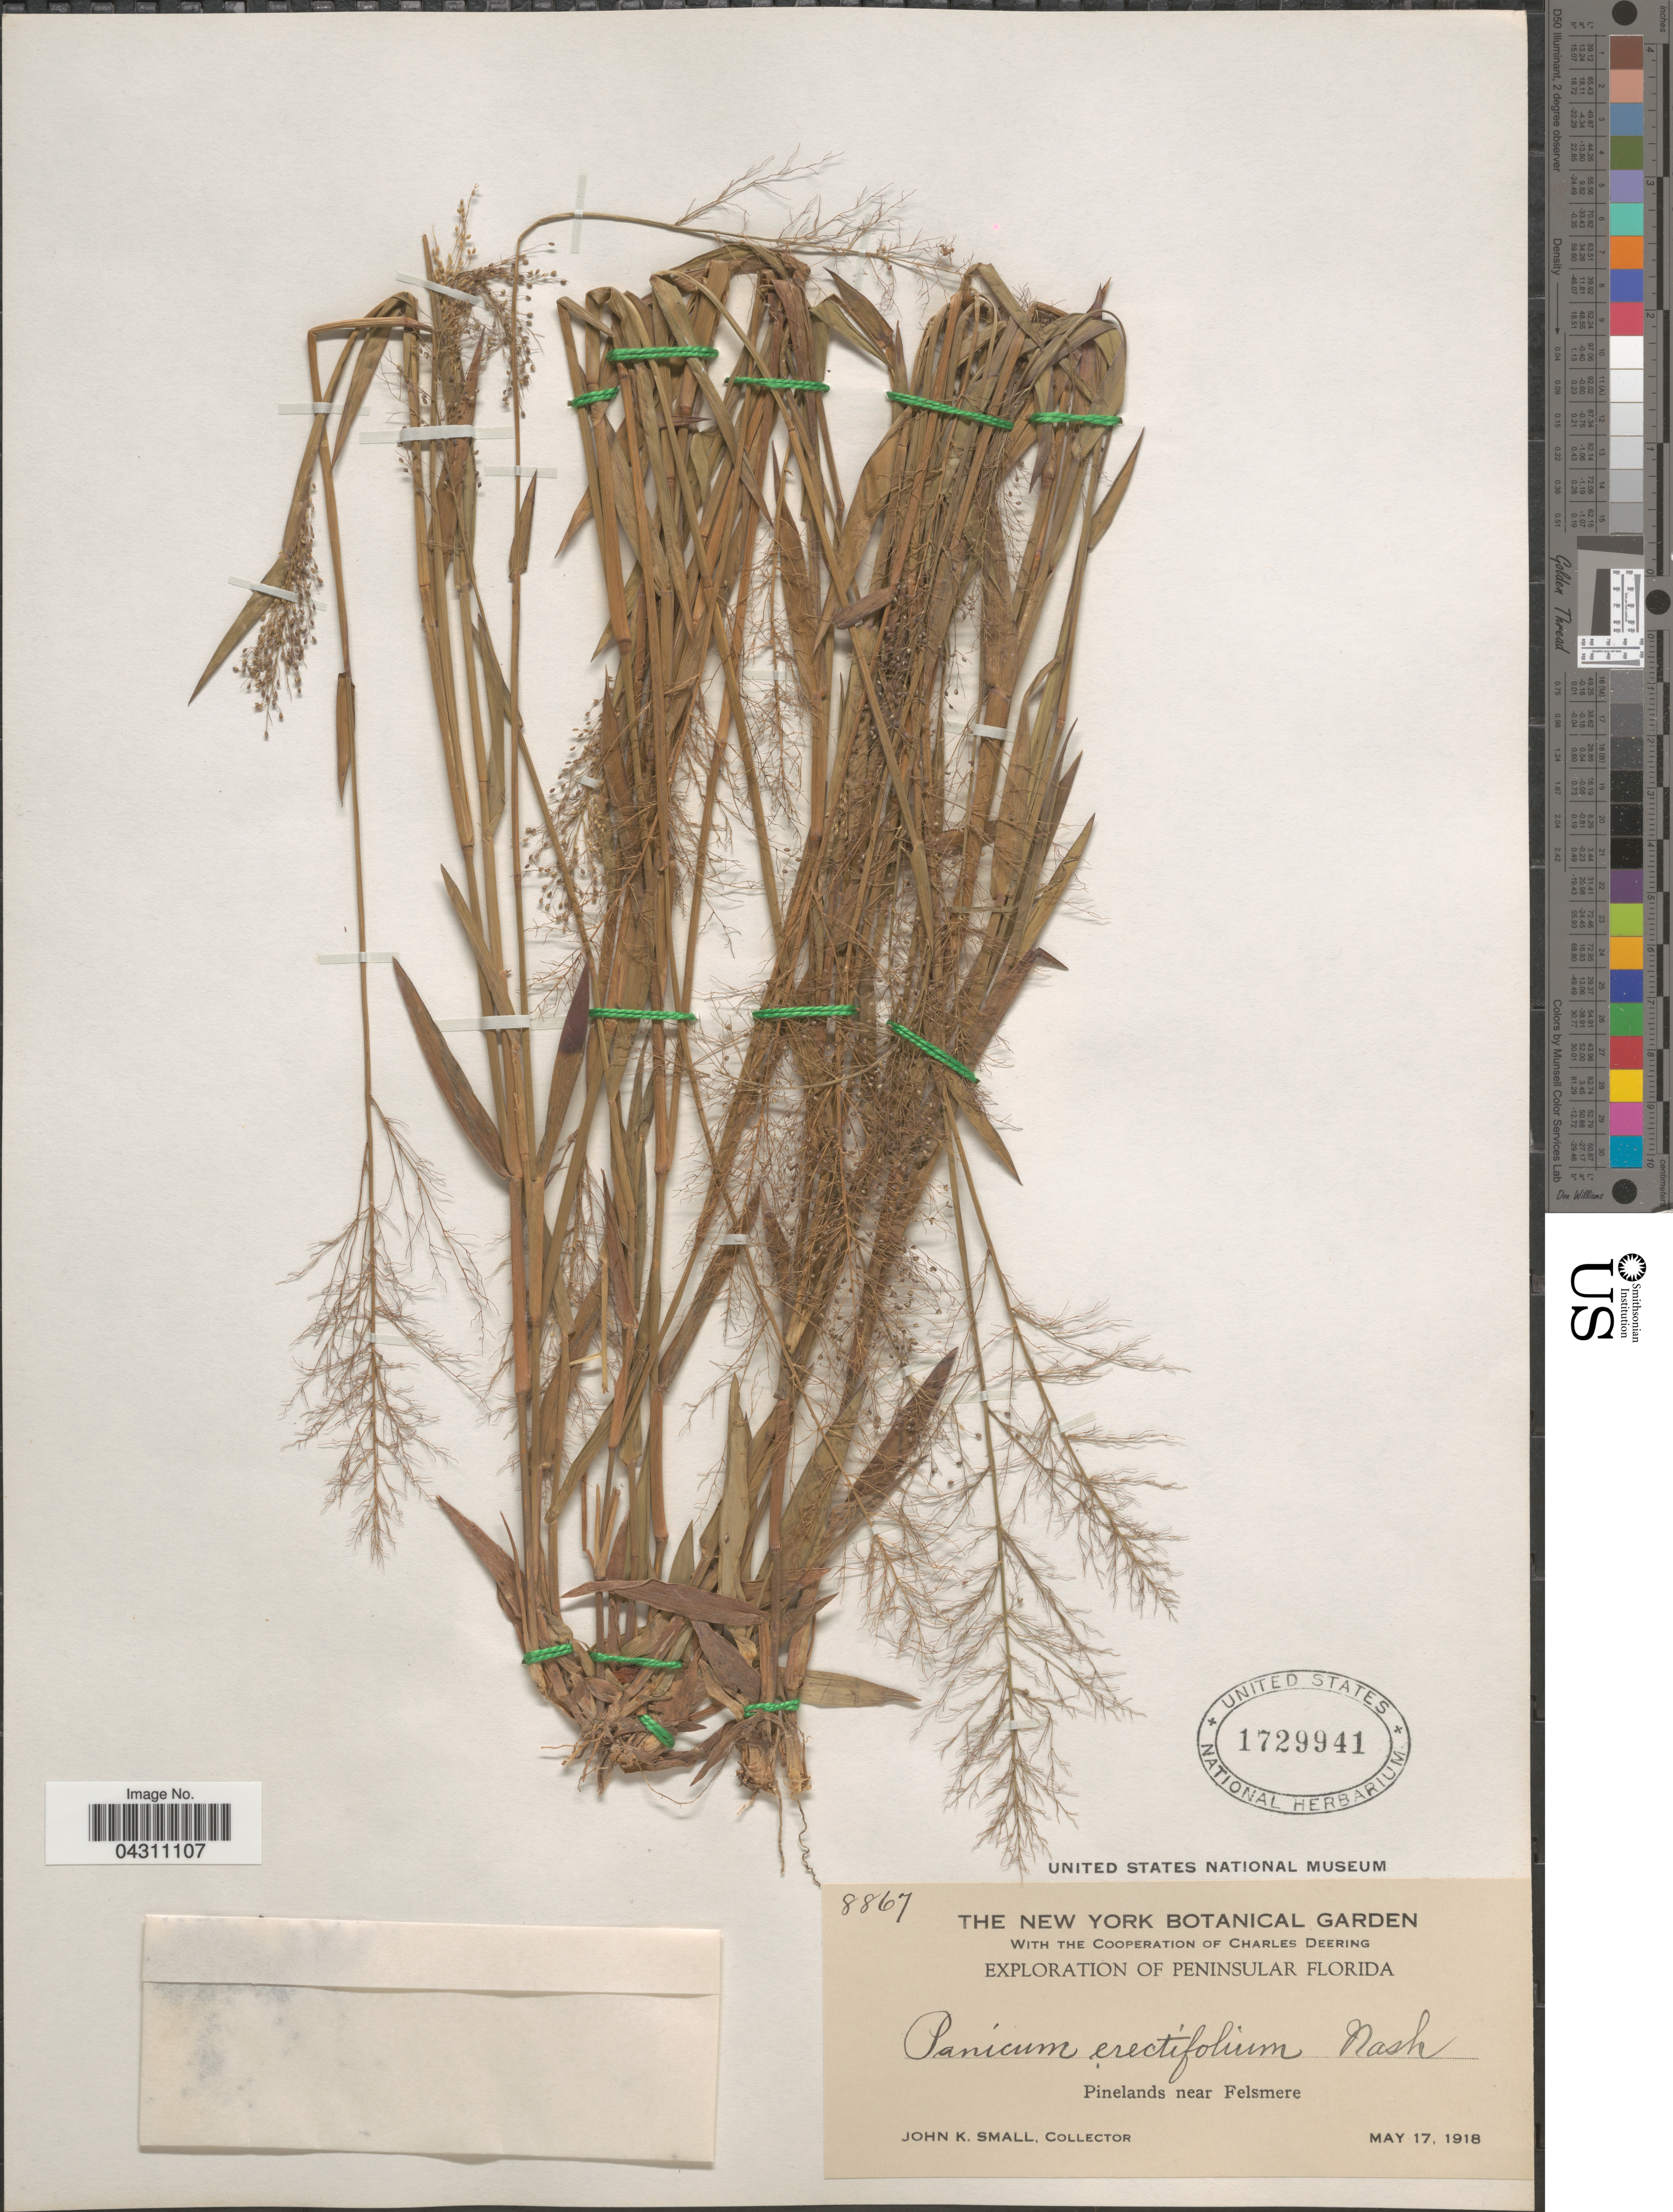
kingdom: Plantae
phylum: Tracheophyta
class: Liliopsida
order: Poales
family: Poaceae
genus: Dichanthelium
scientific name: Dichanthelium sphaerocarpon var. floridanum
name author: (Vasey) Davidse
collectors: J. K. Small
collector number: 8867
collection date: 1918-05-17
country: United States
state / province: Florida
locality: Exploration of Peninsular Florida. Pinelands near Felsmere.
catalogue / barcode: US 1729941